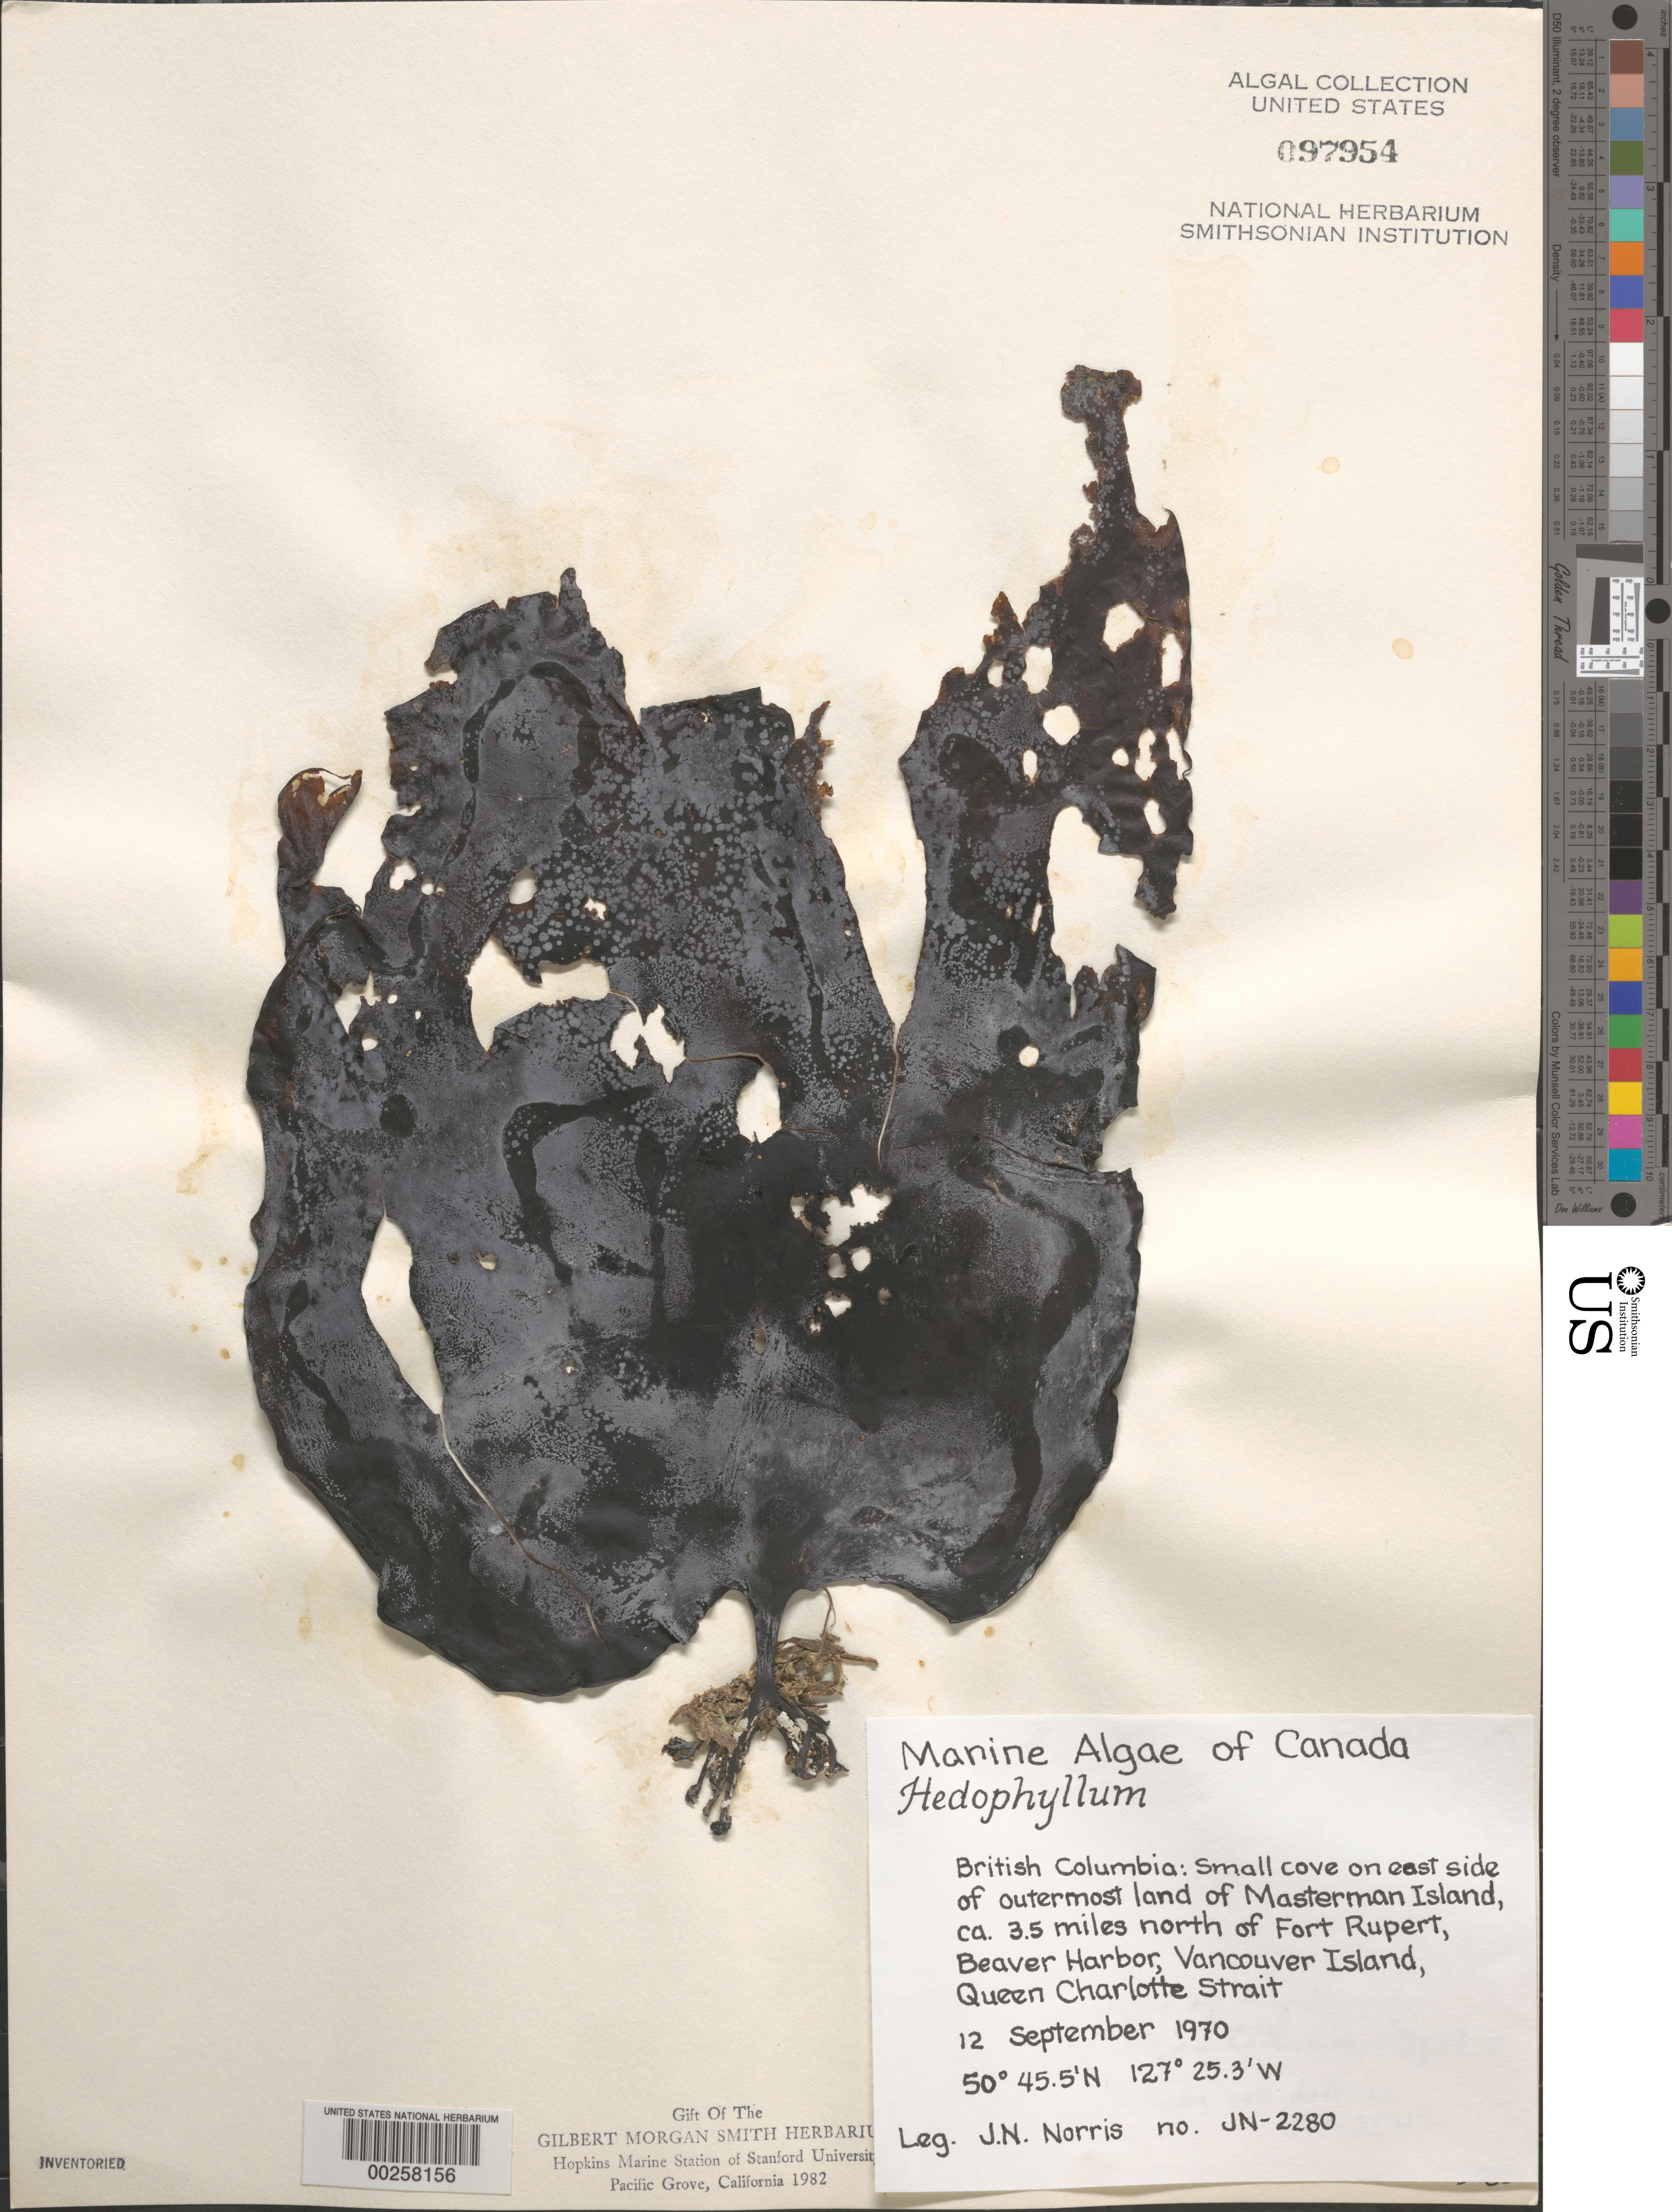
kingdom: Chromista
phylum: Ochrophyta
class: Phaeophyceae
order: Laminariales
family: Laminariaceae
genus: Hedophyllum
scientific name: Hedophyllum sp.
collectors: J. N. Norris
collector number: JN-2280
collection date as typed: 12 Sep 1970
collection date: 1970-09-12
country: Canada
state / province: British Columbia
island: Masterman Island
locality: Ca. 3.5 miles north of Fort Rupert, Beaver Harbor, Vancouver Island, Queen Charlotte Strait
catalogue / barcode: US 97954